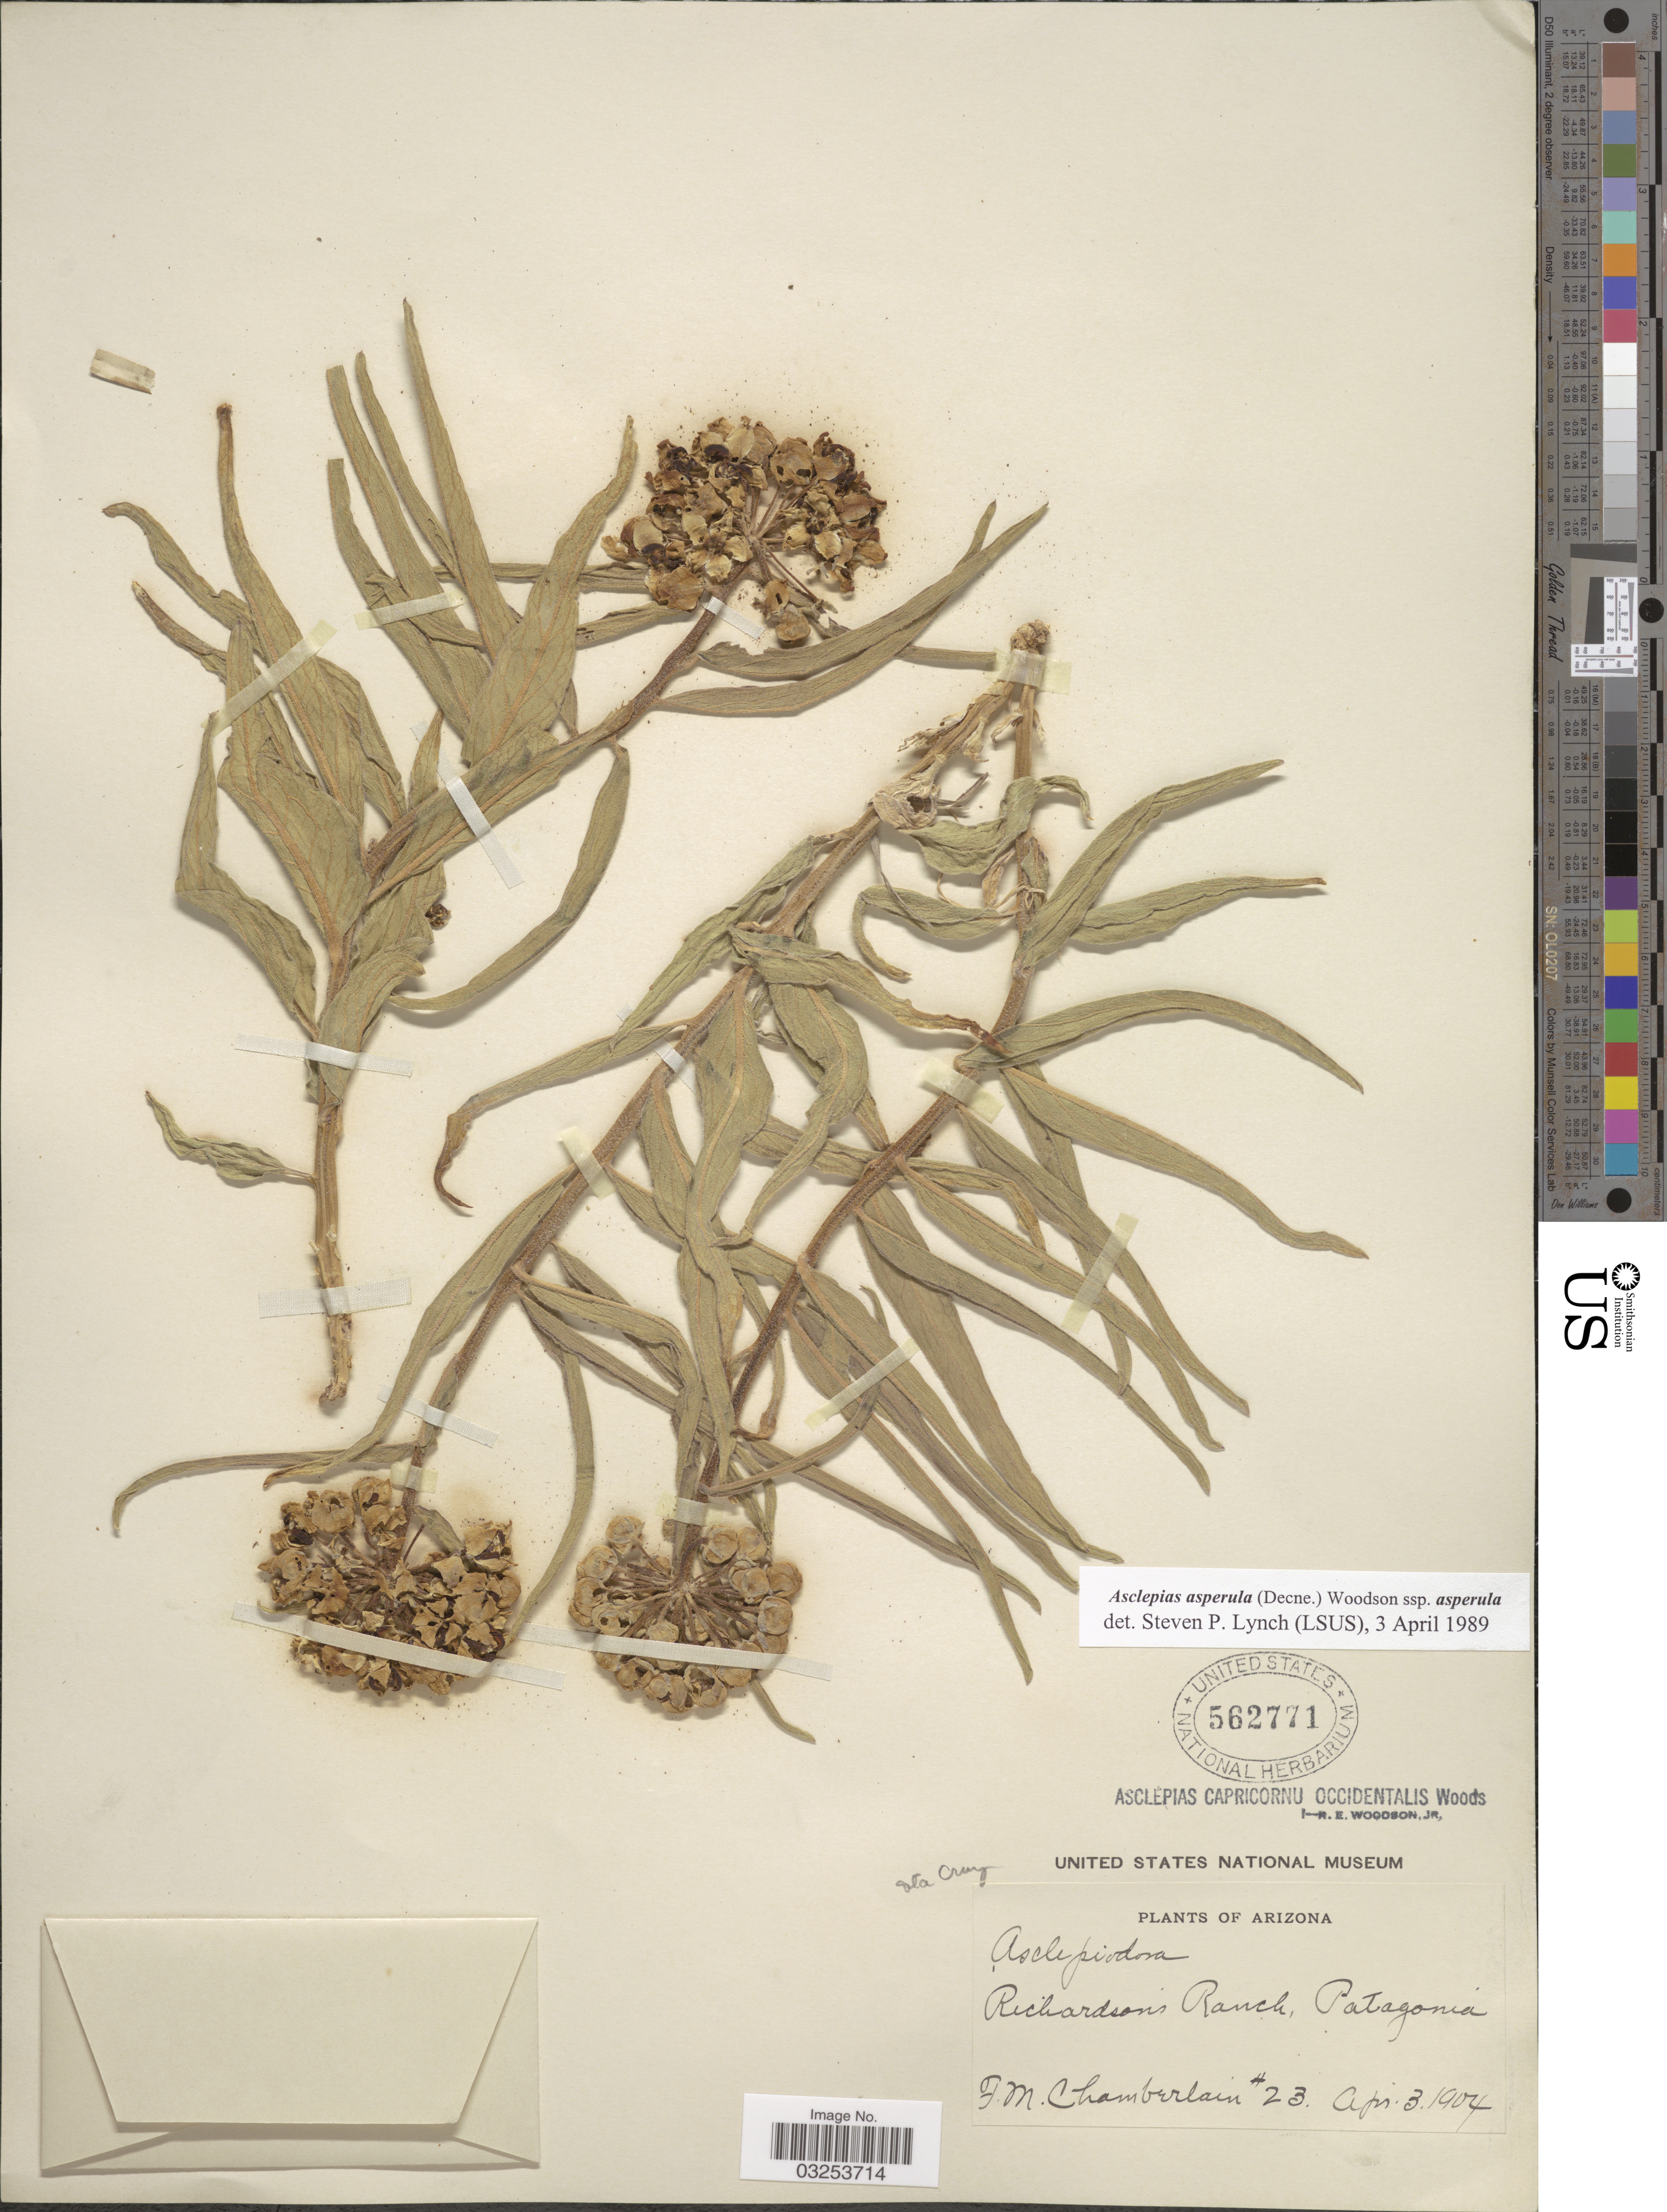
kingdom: Plantae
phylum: Tracheophyta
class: Magnoliopsida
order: Gentianales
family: Apocynaceae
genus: Asclepias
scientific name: Asclepias asperula subsp. asperula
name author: (Decne.) Woodson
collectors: F. Chamberlain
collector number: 23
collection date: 1904-04-03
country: United States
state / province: Arizona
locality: Richardson's Ranch, Patagonia. Sta Cruz.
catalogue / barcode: US 562771